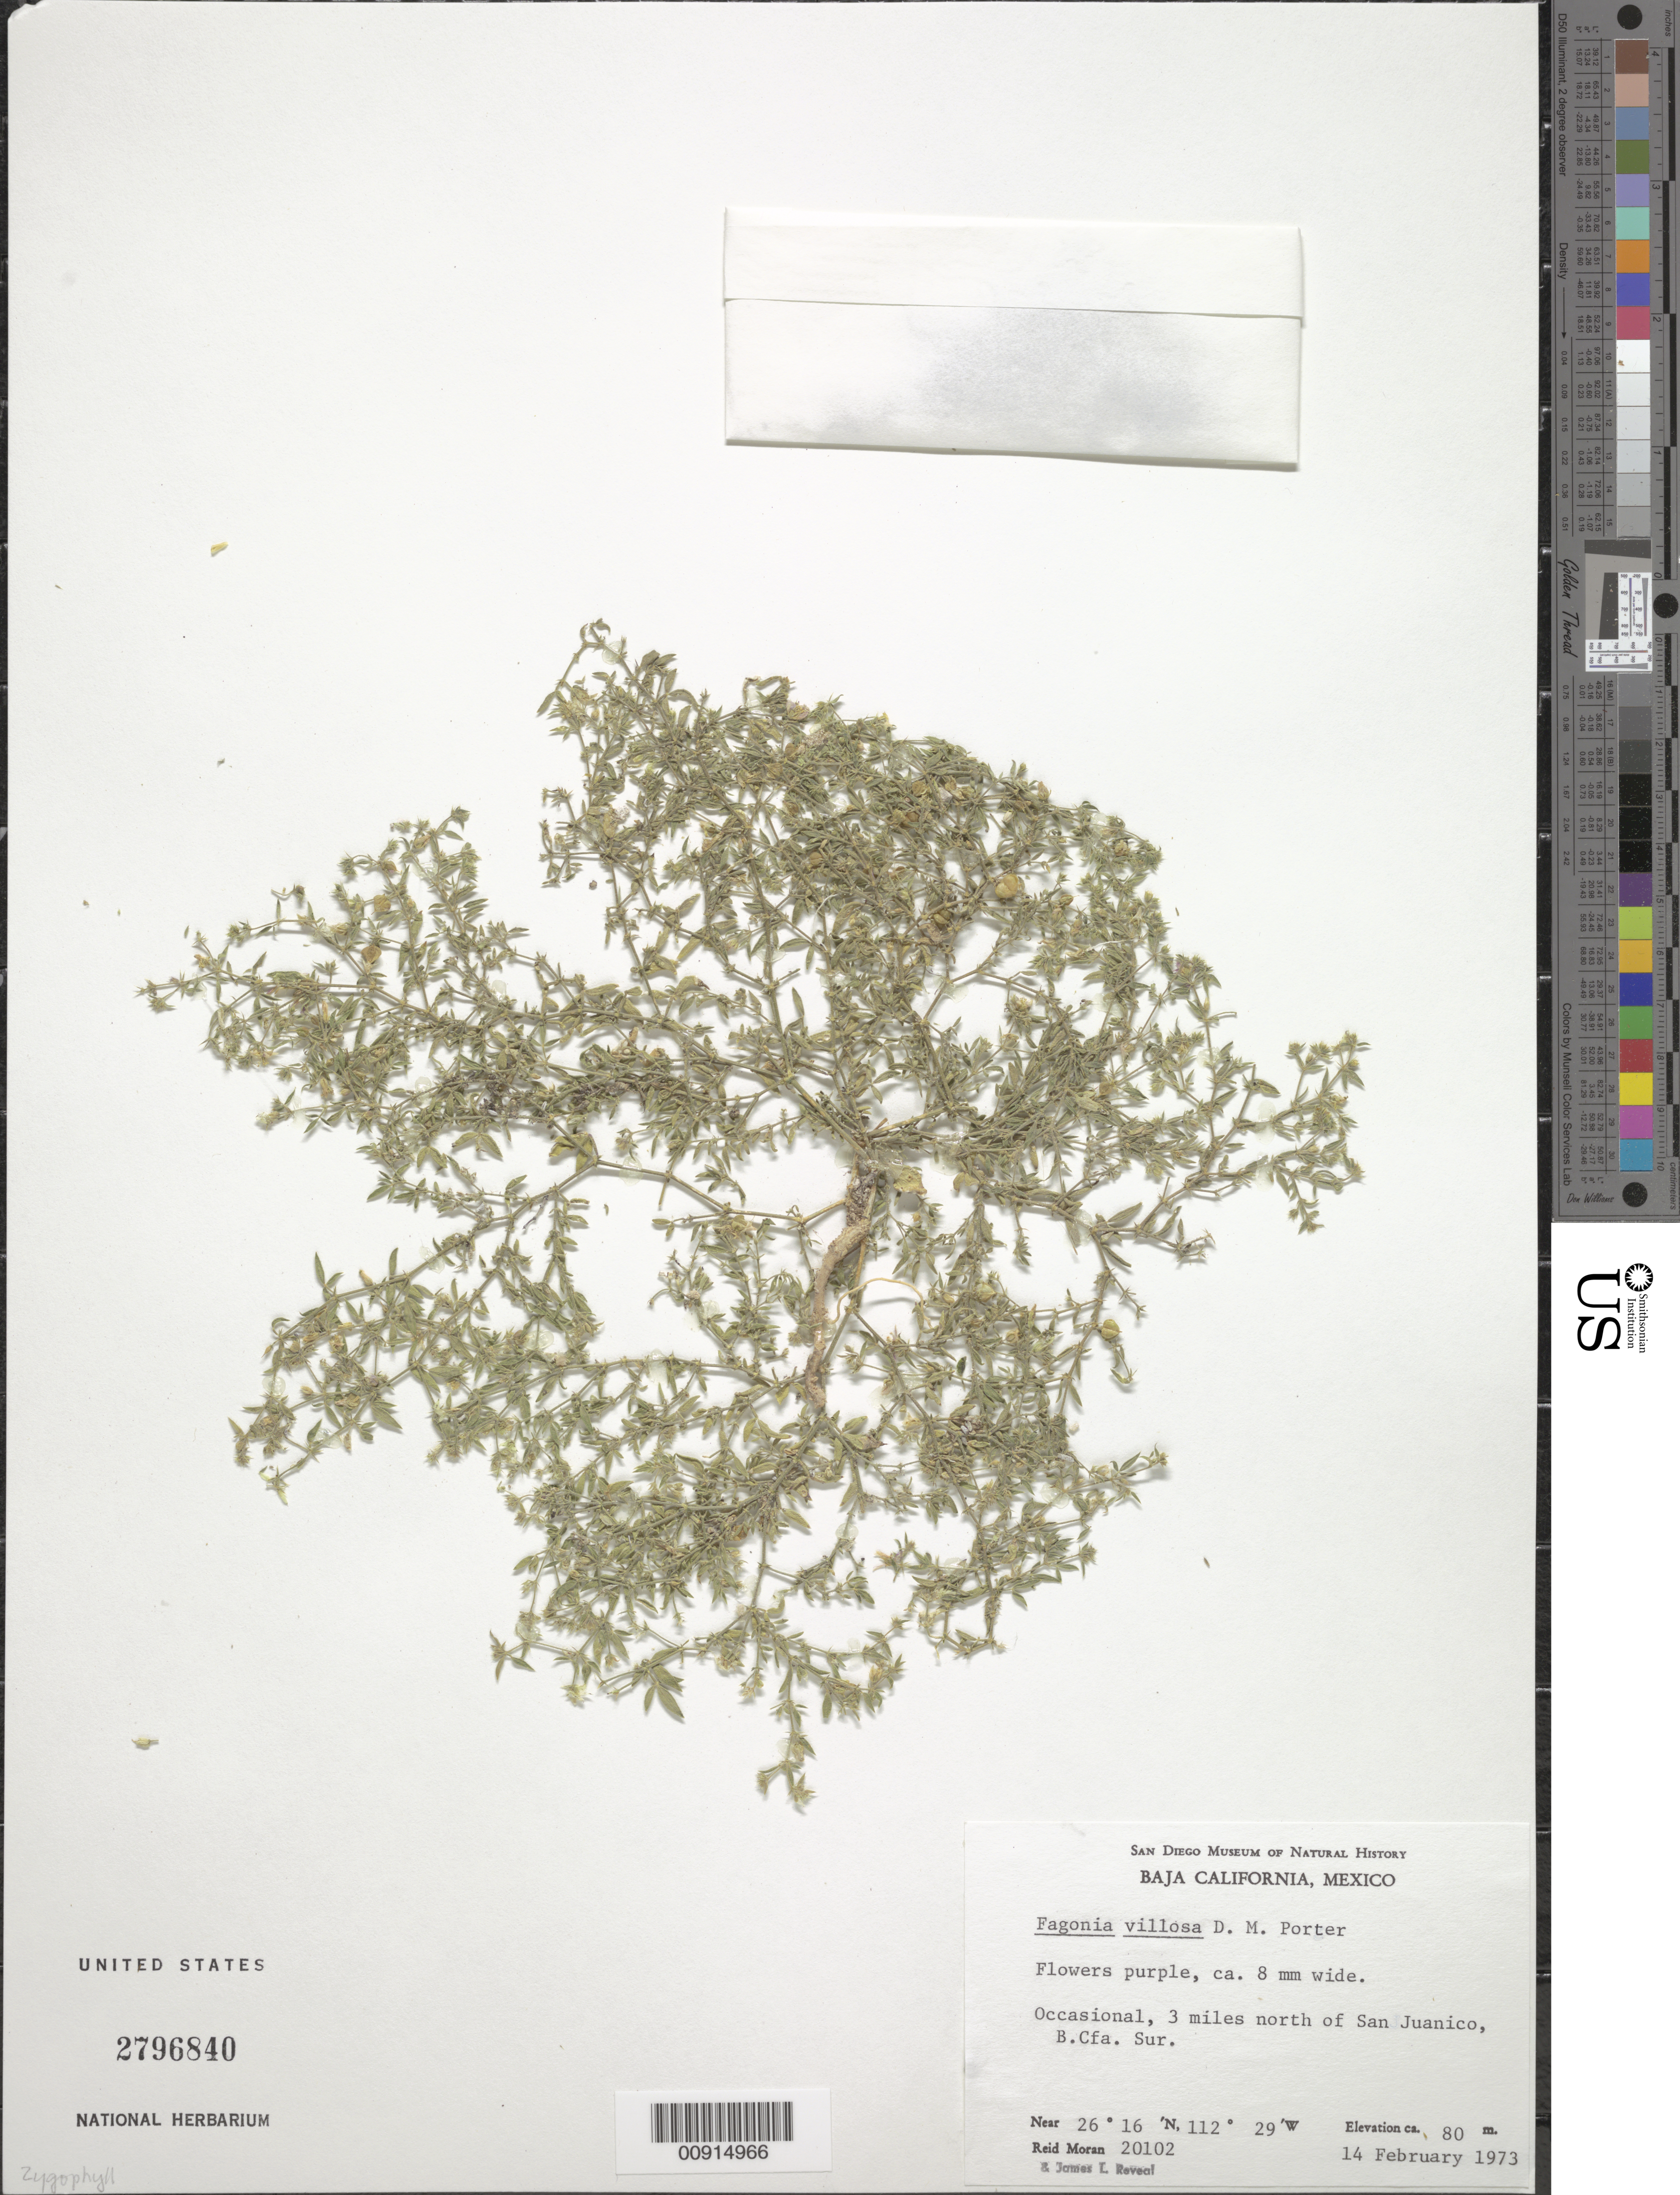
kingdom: Plantae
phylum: Tracheophyta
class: Magnoliopsida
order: Zygophyllales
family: Zygophyllaceae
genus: Fagonia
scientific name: Fagonia villosa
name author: D.M. Porter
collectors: R. V. Moran & J. L. Reveal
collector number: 20102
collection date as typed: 14 Feb 1973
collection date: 1973-02-14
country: Mexico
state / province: Baja California Sur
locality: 3 miles north of San Juanico, Baja California Sur.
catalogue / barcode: US 2796840